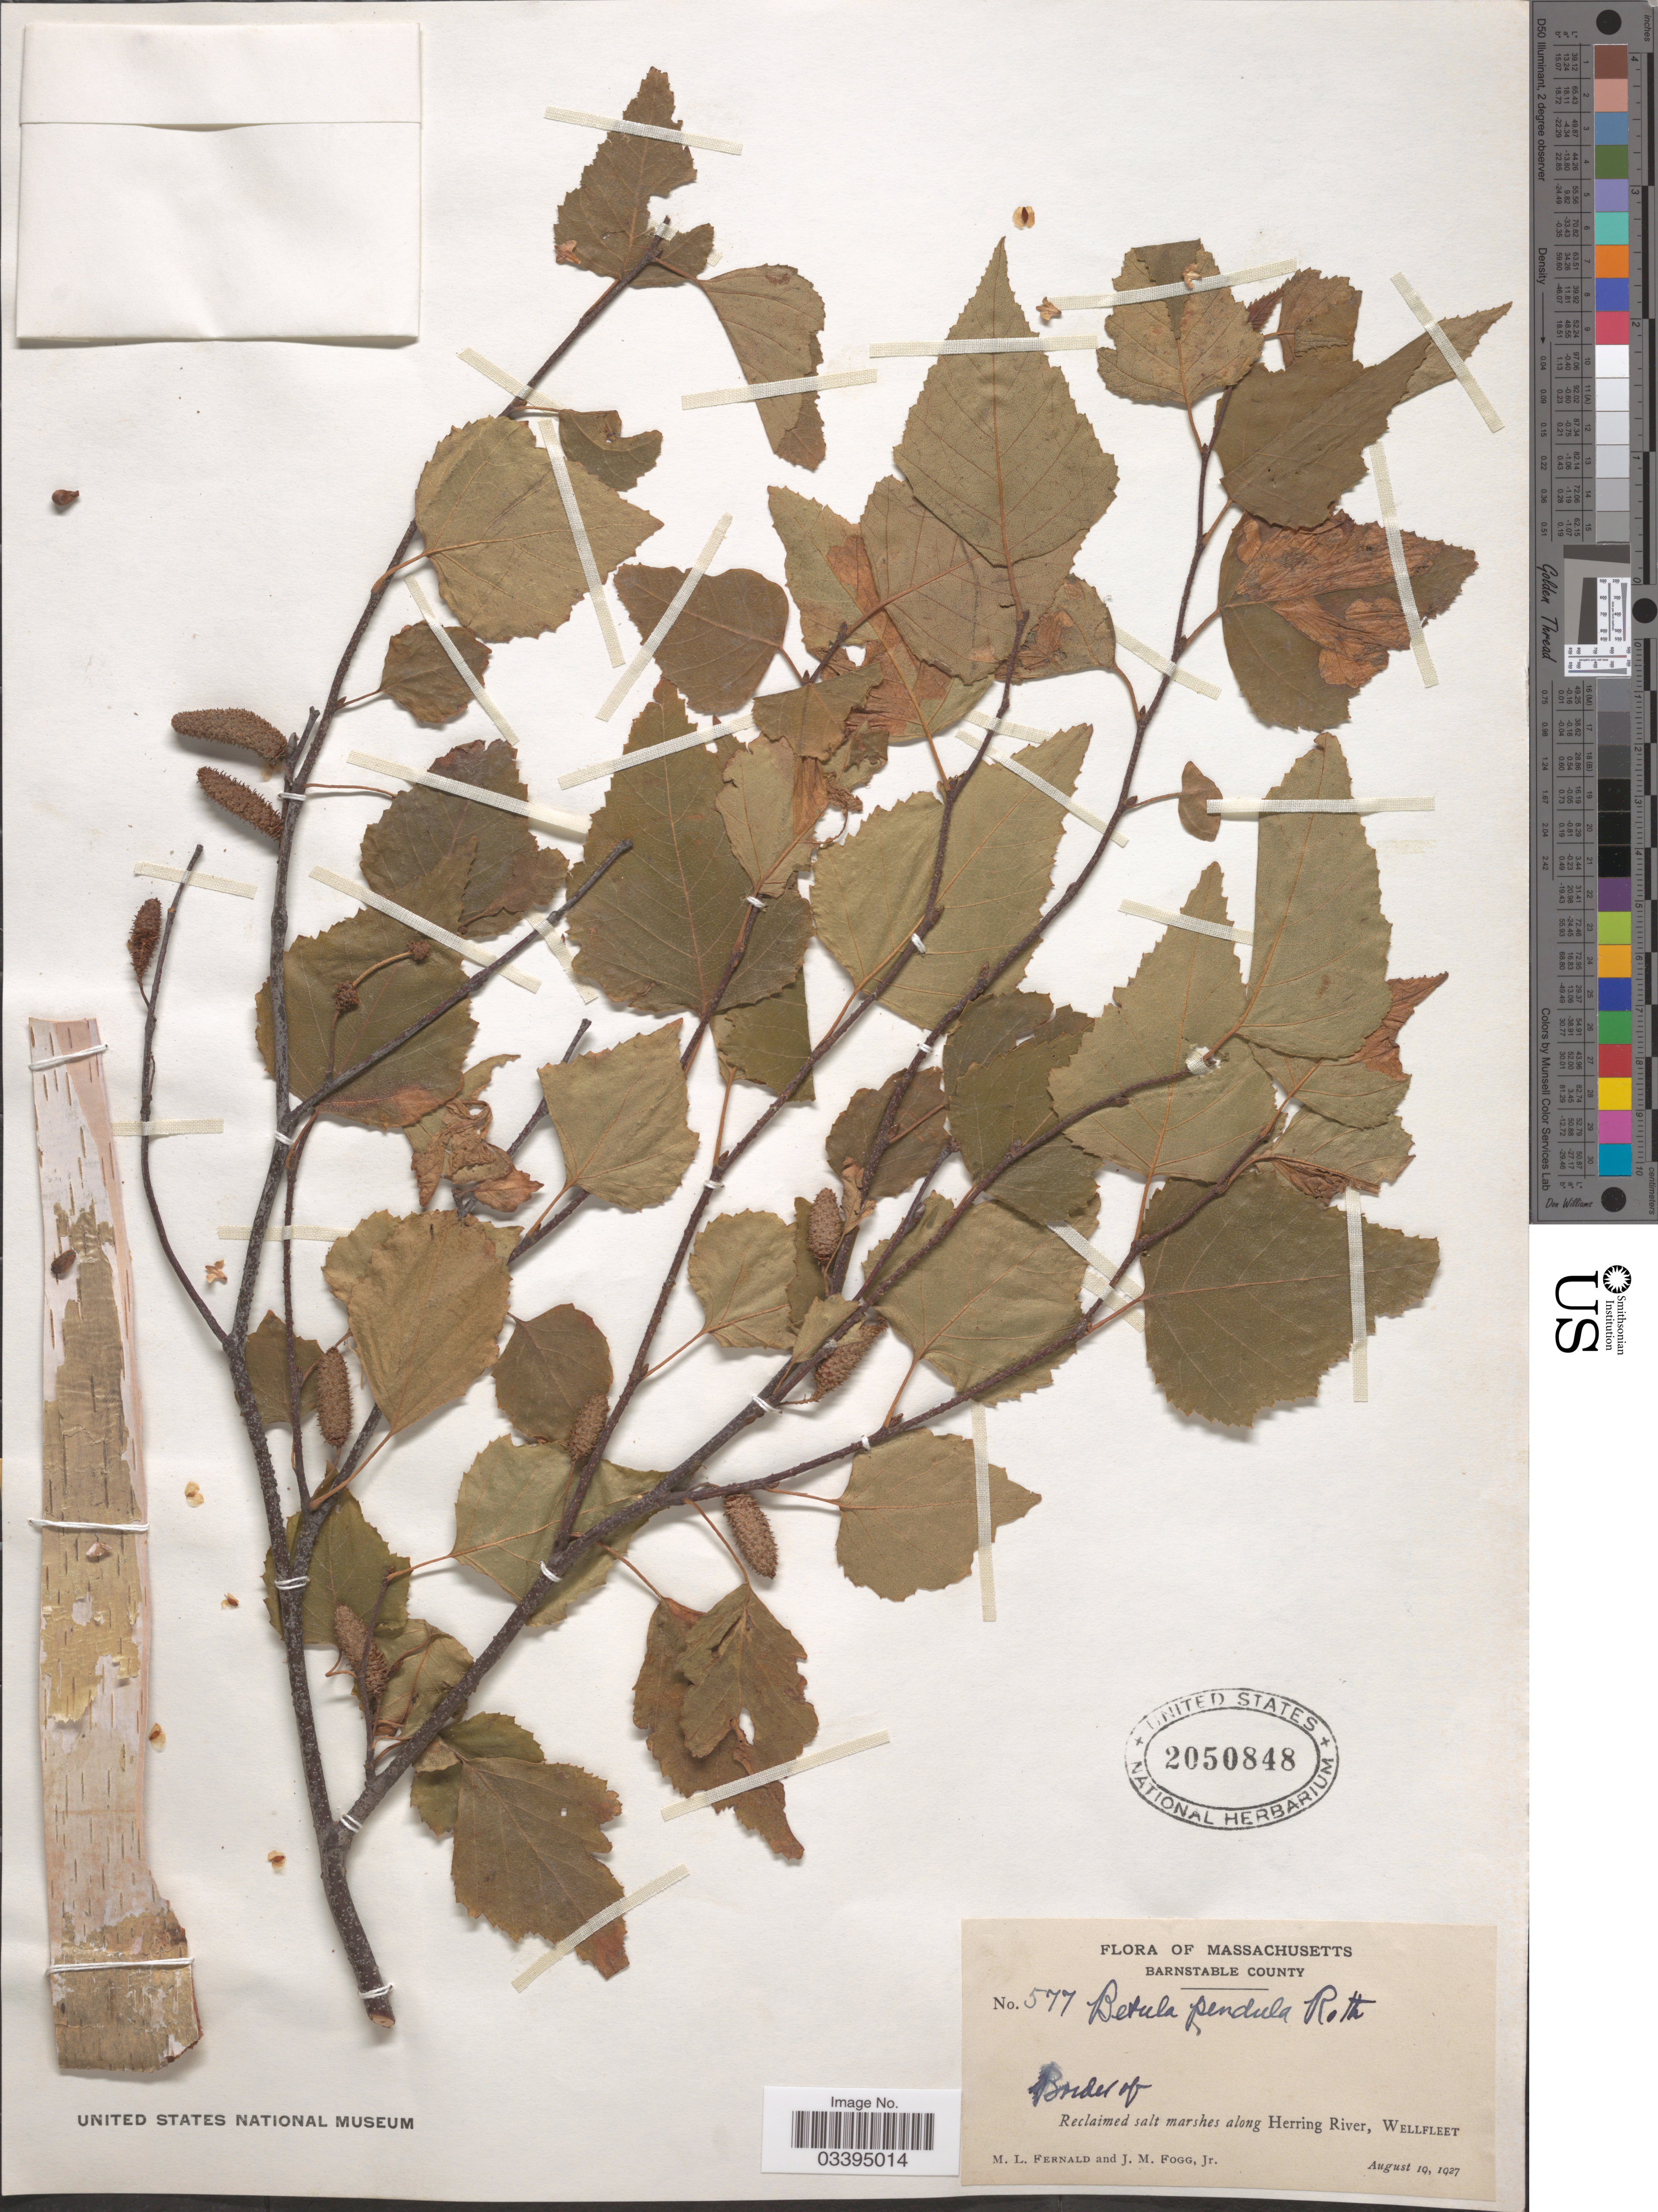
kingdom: Plantae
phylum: Tracheophyta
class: Magnoliopsida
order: Fagales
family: Betulaceae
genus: Betula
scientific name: Betula caerulea-grandis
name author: Blanch.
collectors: M. L. Fernald & J. Fogg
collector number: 577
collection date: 1927-08-19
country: United States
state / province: Massachusetts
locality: Barnstable County. Border of reclaimed salt marshes along Herring River, Wellfleet.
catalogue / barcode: US 2050848